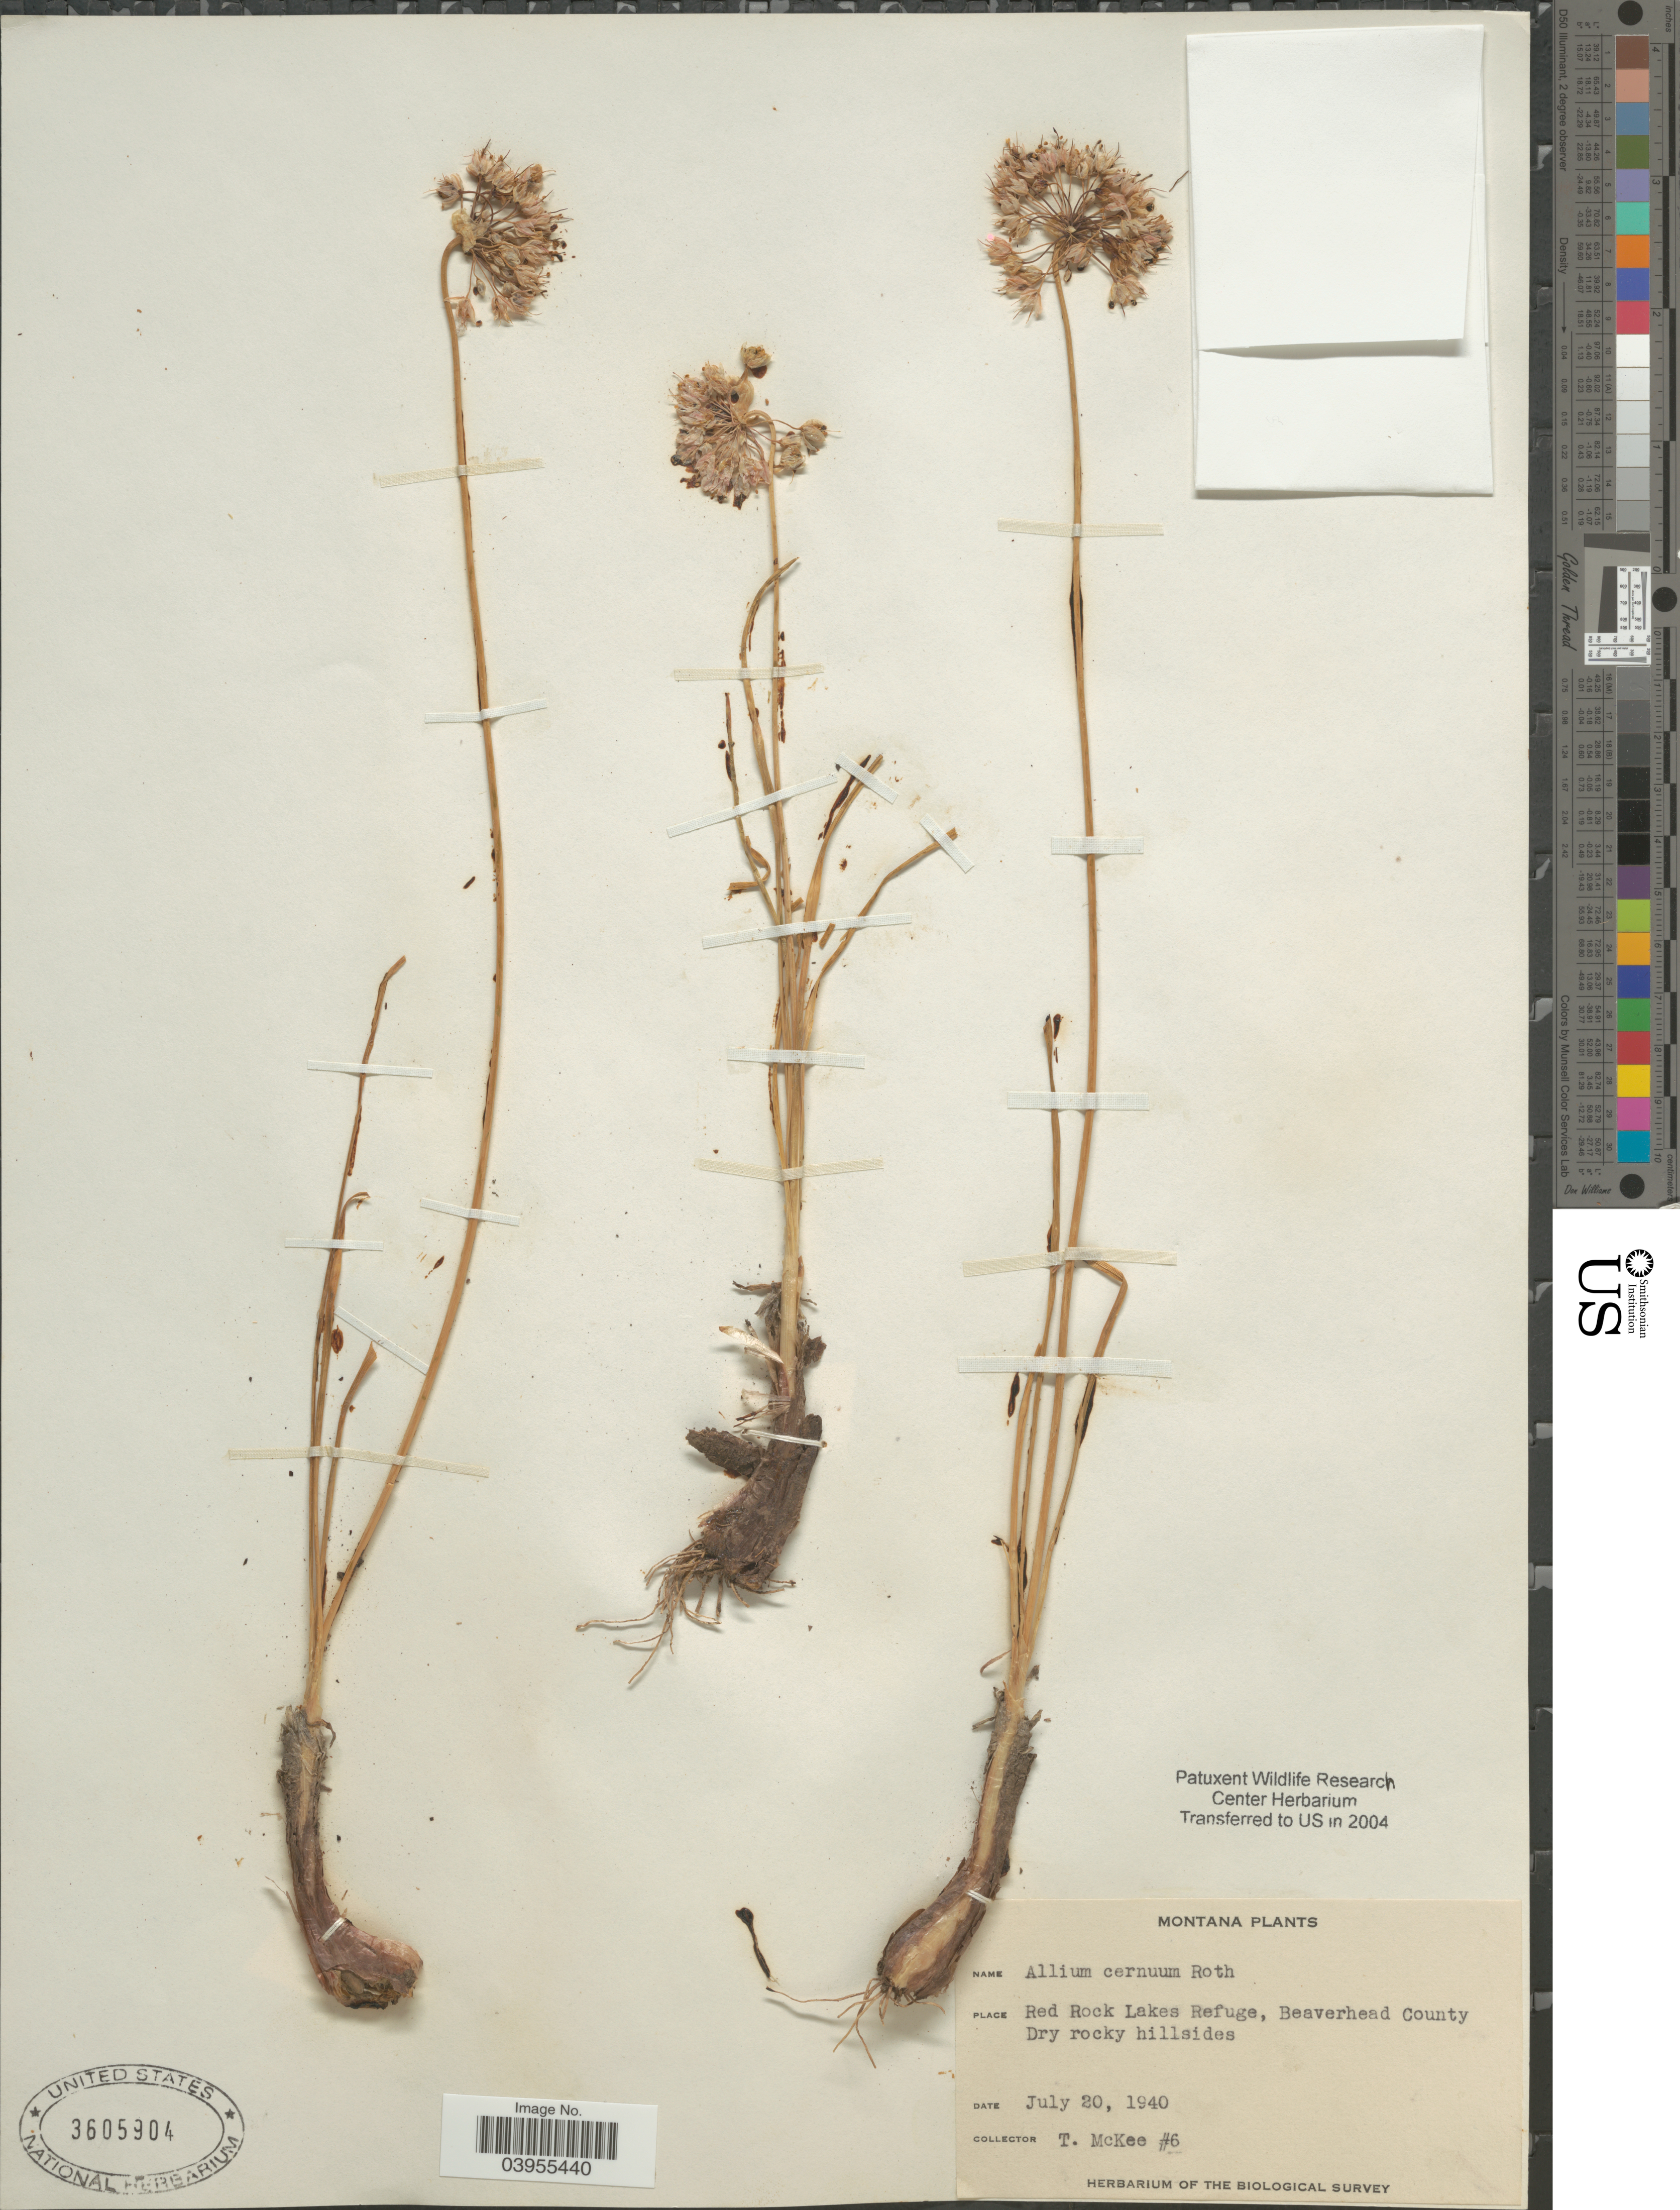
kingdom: Plantae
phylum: Tracheophyta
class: Liliopsida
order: Asparagales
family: Amaryllidaceae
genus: Allium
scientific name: Allium cernuum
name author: Roth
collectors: T. McKee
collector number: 6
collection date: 1940-07-20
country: United States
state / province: Montana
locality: Red Rock Lakes Refuge, beaverhead County.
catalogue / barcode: US 3605904